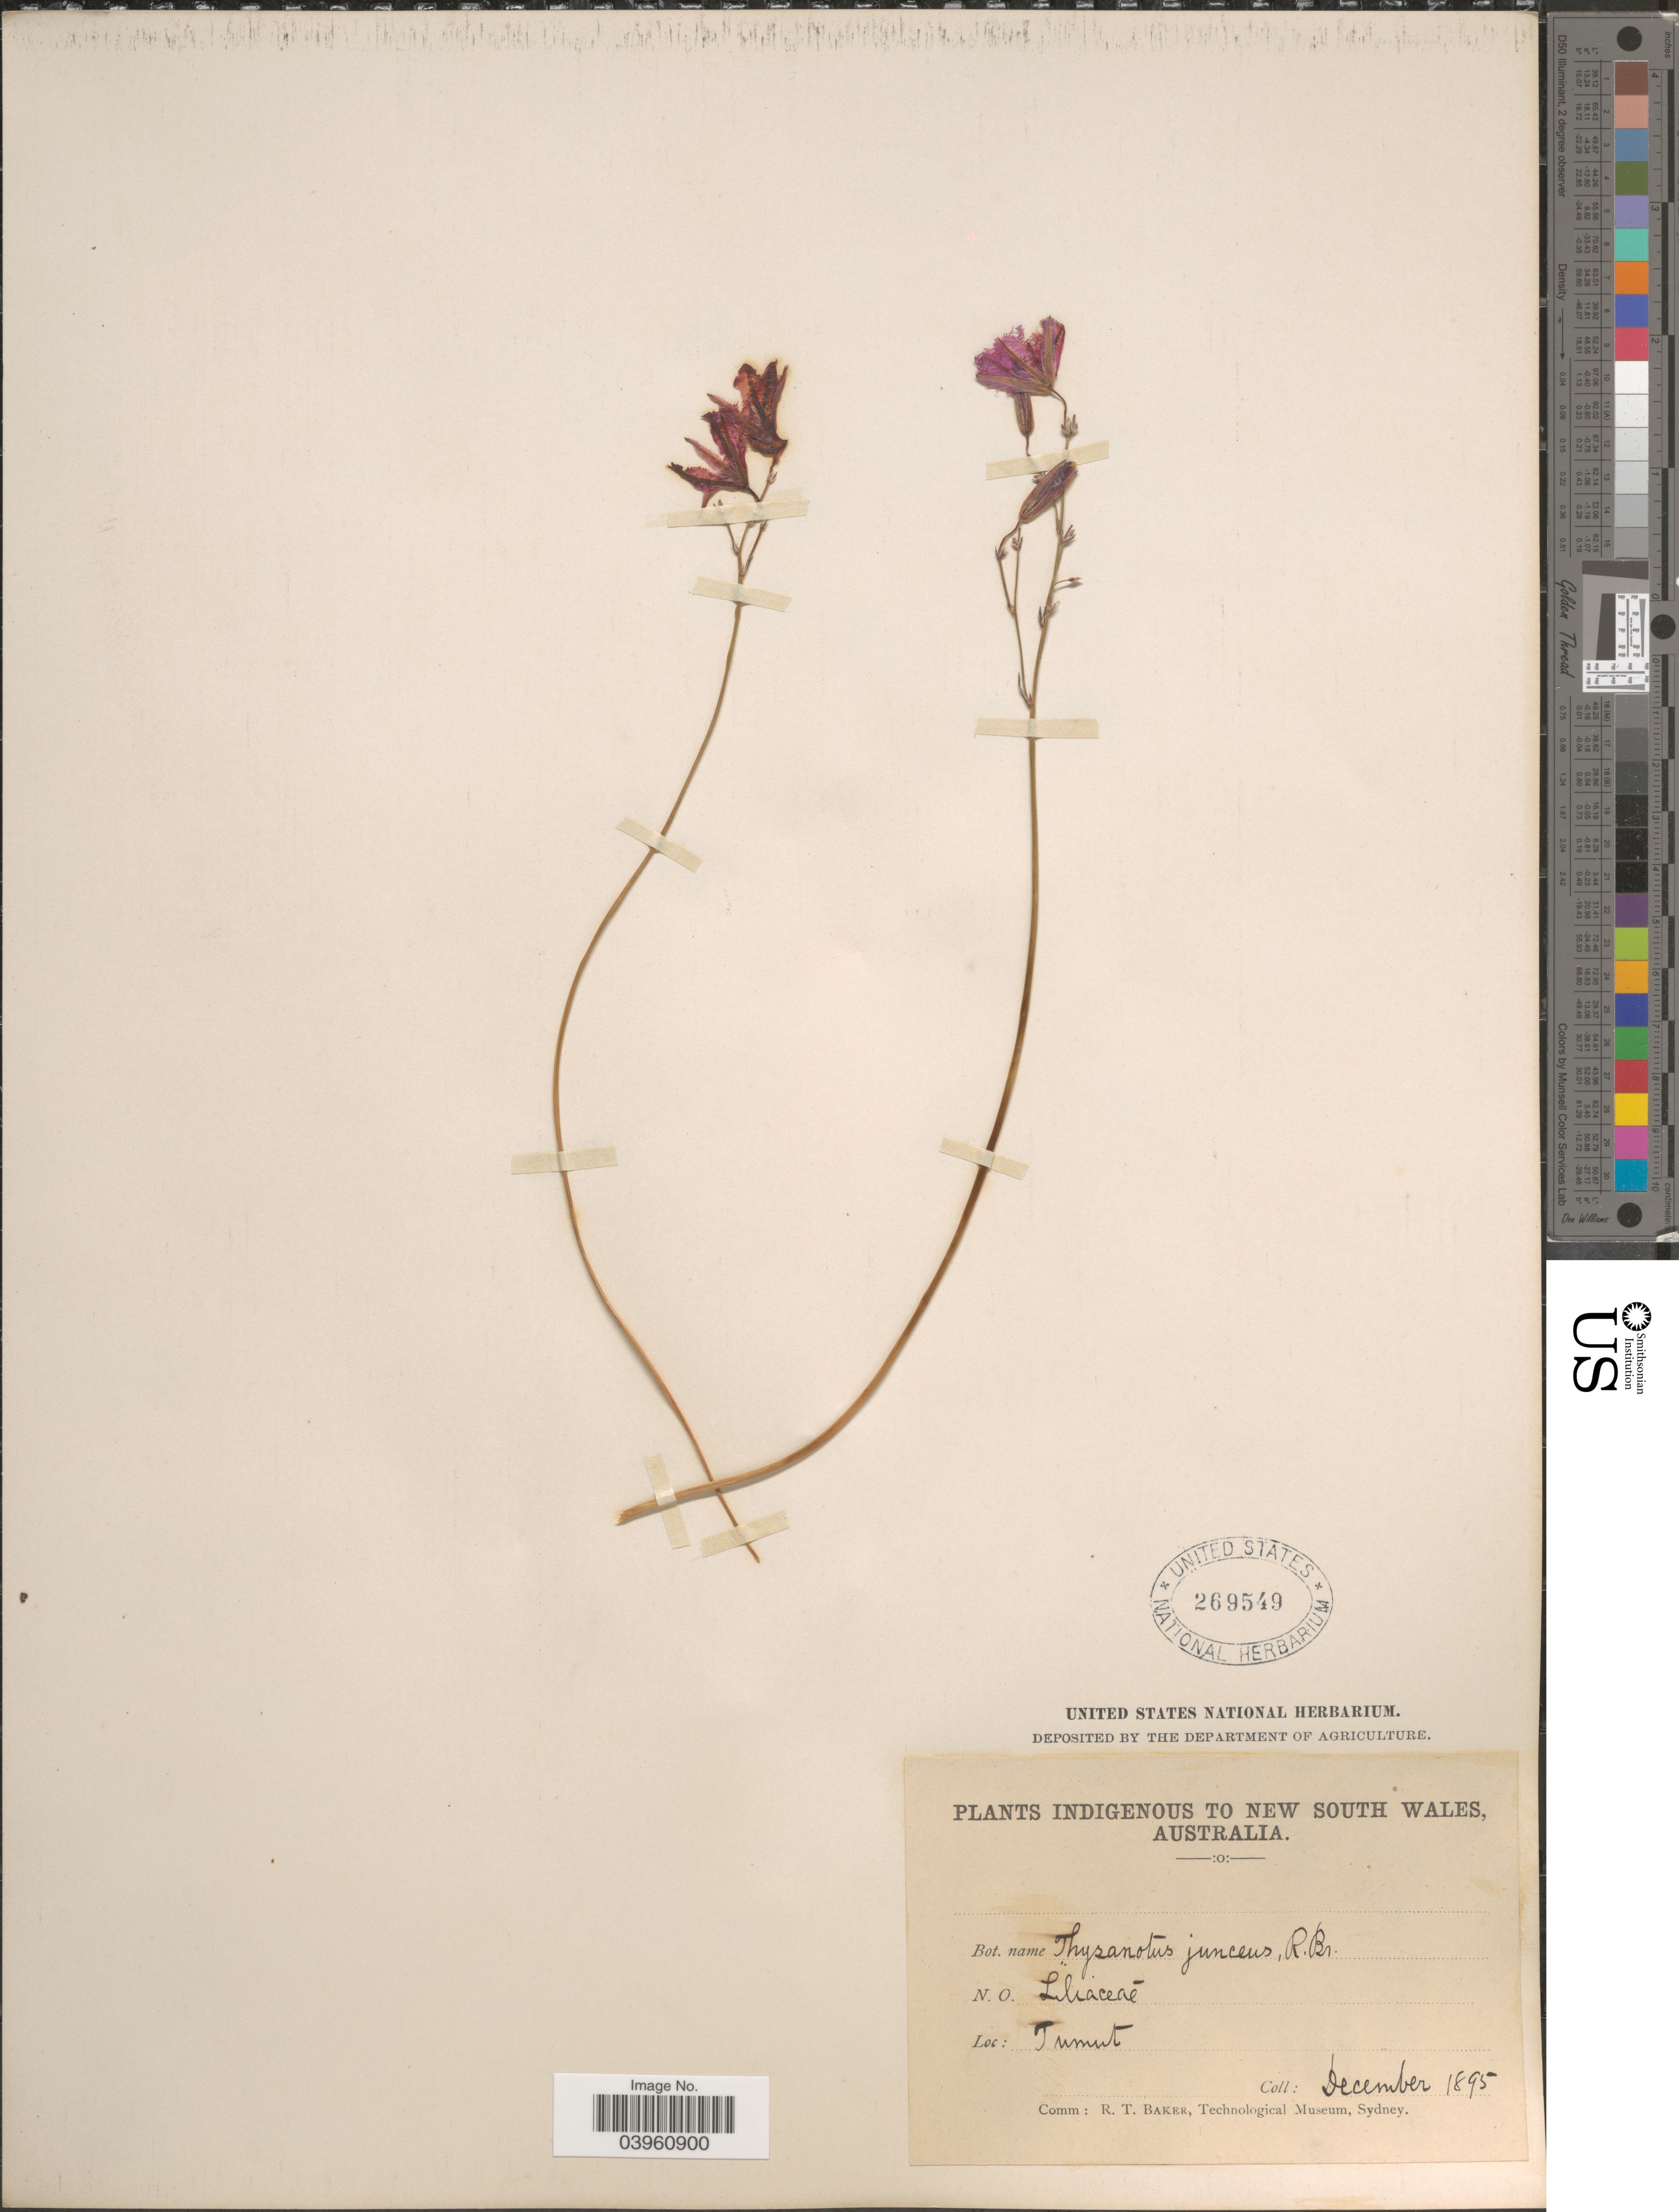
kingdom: Plantae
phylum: Tracheophyta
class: Liliopsida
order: Asparagales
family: Asparagaceae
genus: Thysanotus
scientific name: Thysanotus junceus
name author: R. Br.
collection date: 1895-12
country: Australia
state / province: New South Wales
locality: Tumut.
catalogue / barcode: US 269549